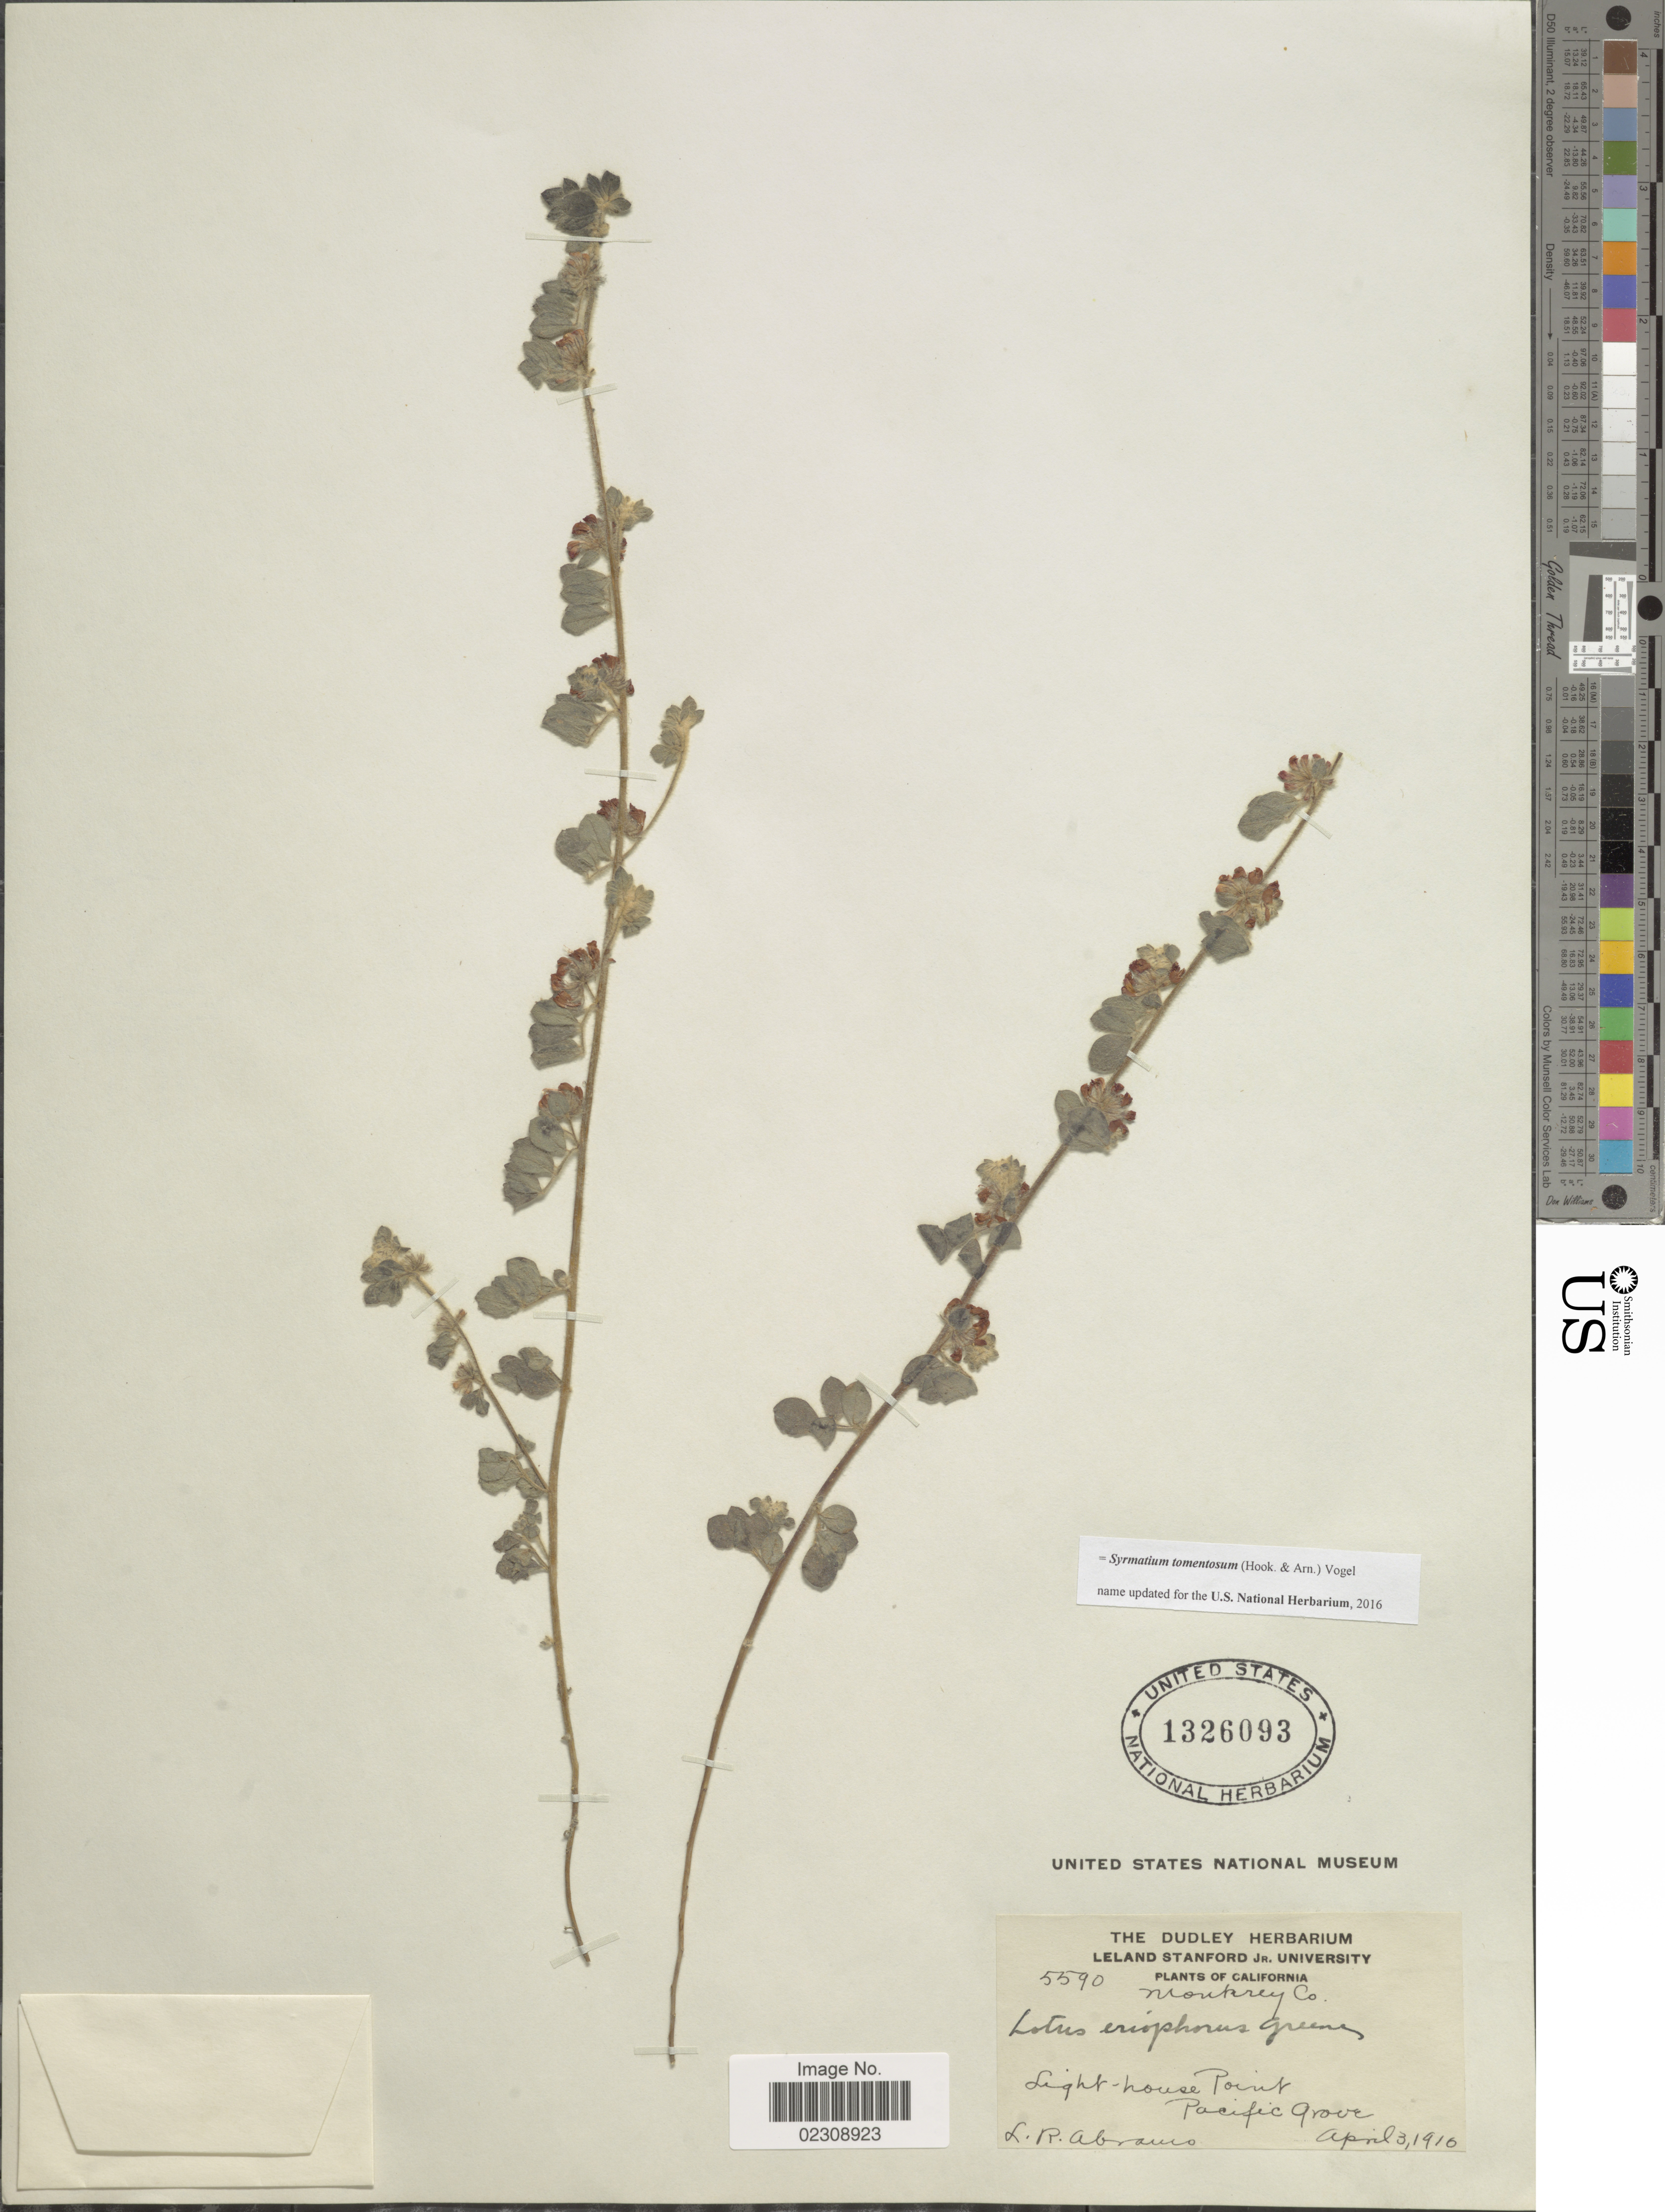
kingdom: Plantae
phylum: Tracheophyta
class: Magnoliopsida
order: Fabales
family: Fabaceae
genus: Syrmatium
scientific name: Syrmatium tomentosum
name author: (Hook. & Arn.) Vogel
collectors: L. Abrams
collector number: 5590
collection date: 1910-04-03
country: United States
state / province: California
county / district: Monterey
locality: Monterey Co. Light House Point. Pacific Grove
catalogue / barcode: US 1326093